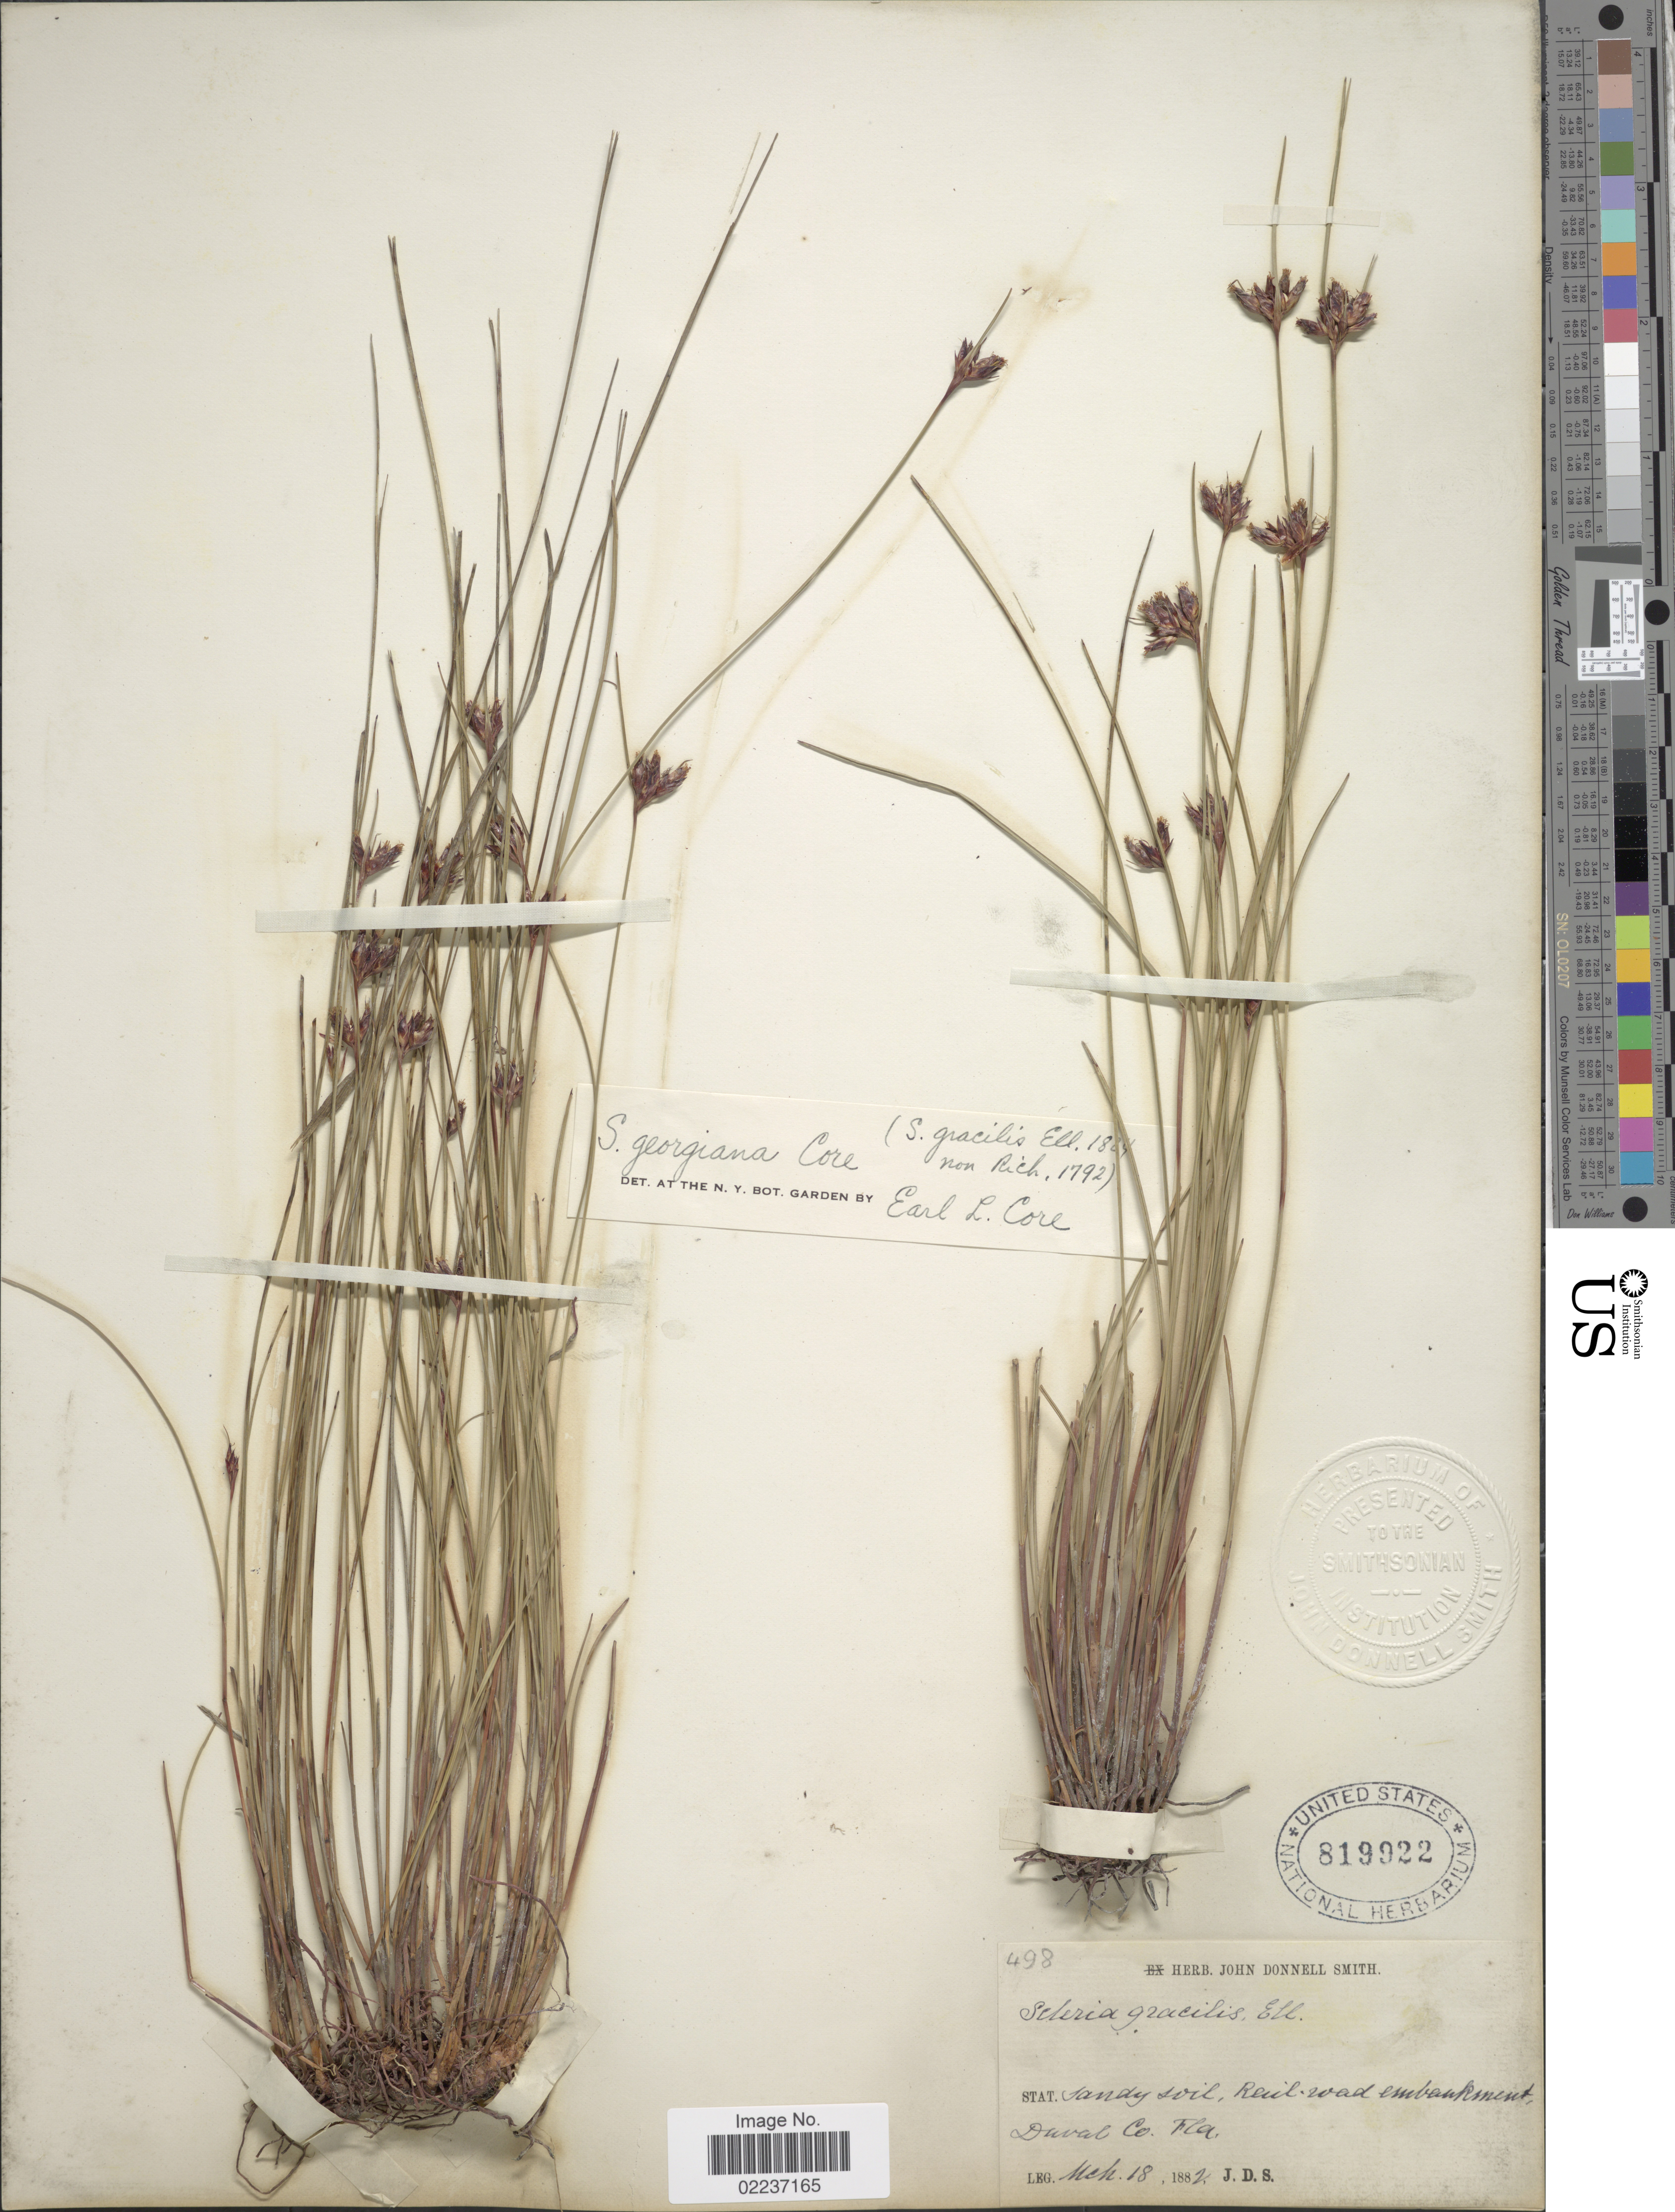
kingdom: Plantae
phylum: Tracheophyta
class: Liliopsida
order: Poales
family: Cyperaceae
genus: Scleria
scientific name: Scleria georgiana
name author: Core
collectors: J. Donnell Smith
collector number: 498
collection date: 1882-03-18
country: United States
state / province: Florida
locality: Sandy soil, rail road embankment, Duval Co.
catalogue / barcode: US 819922